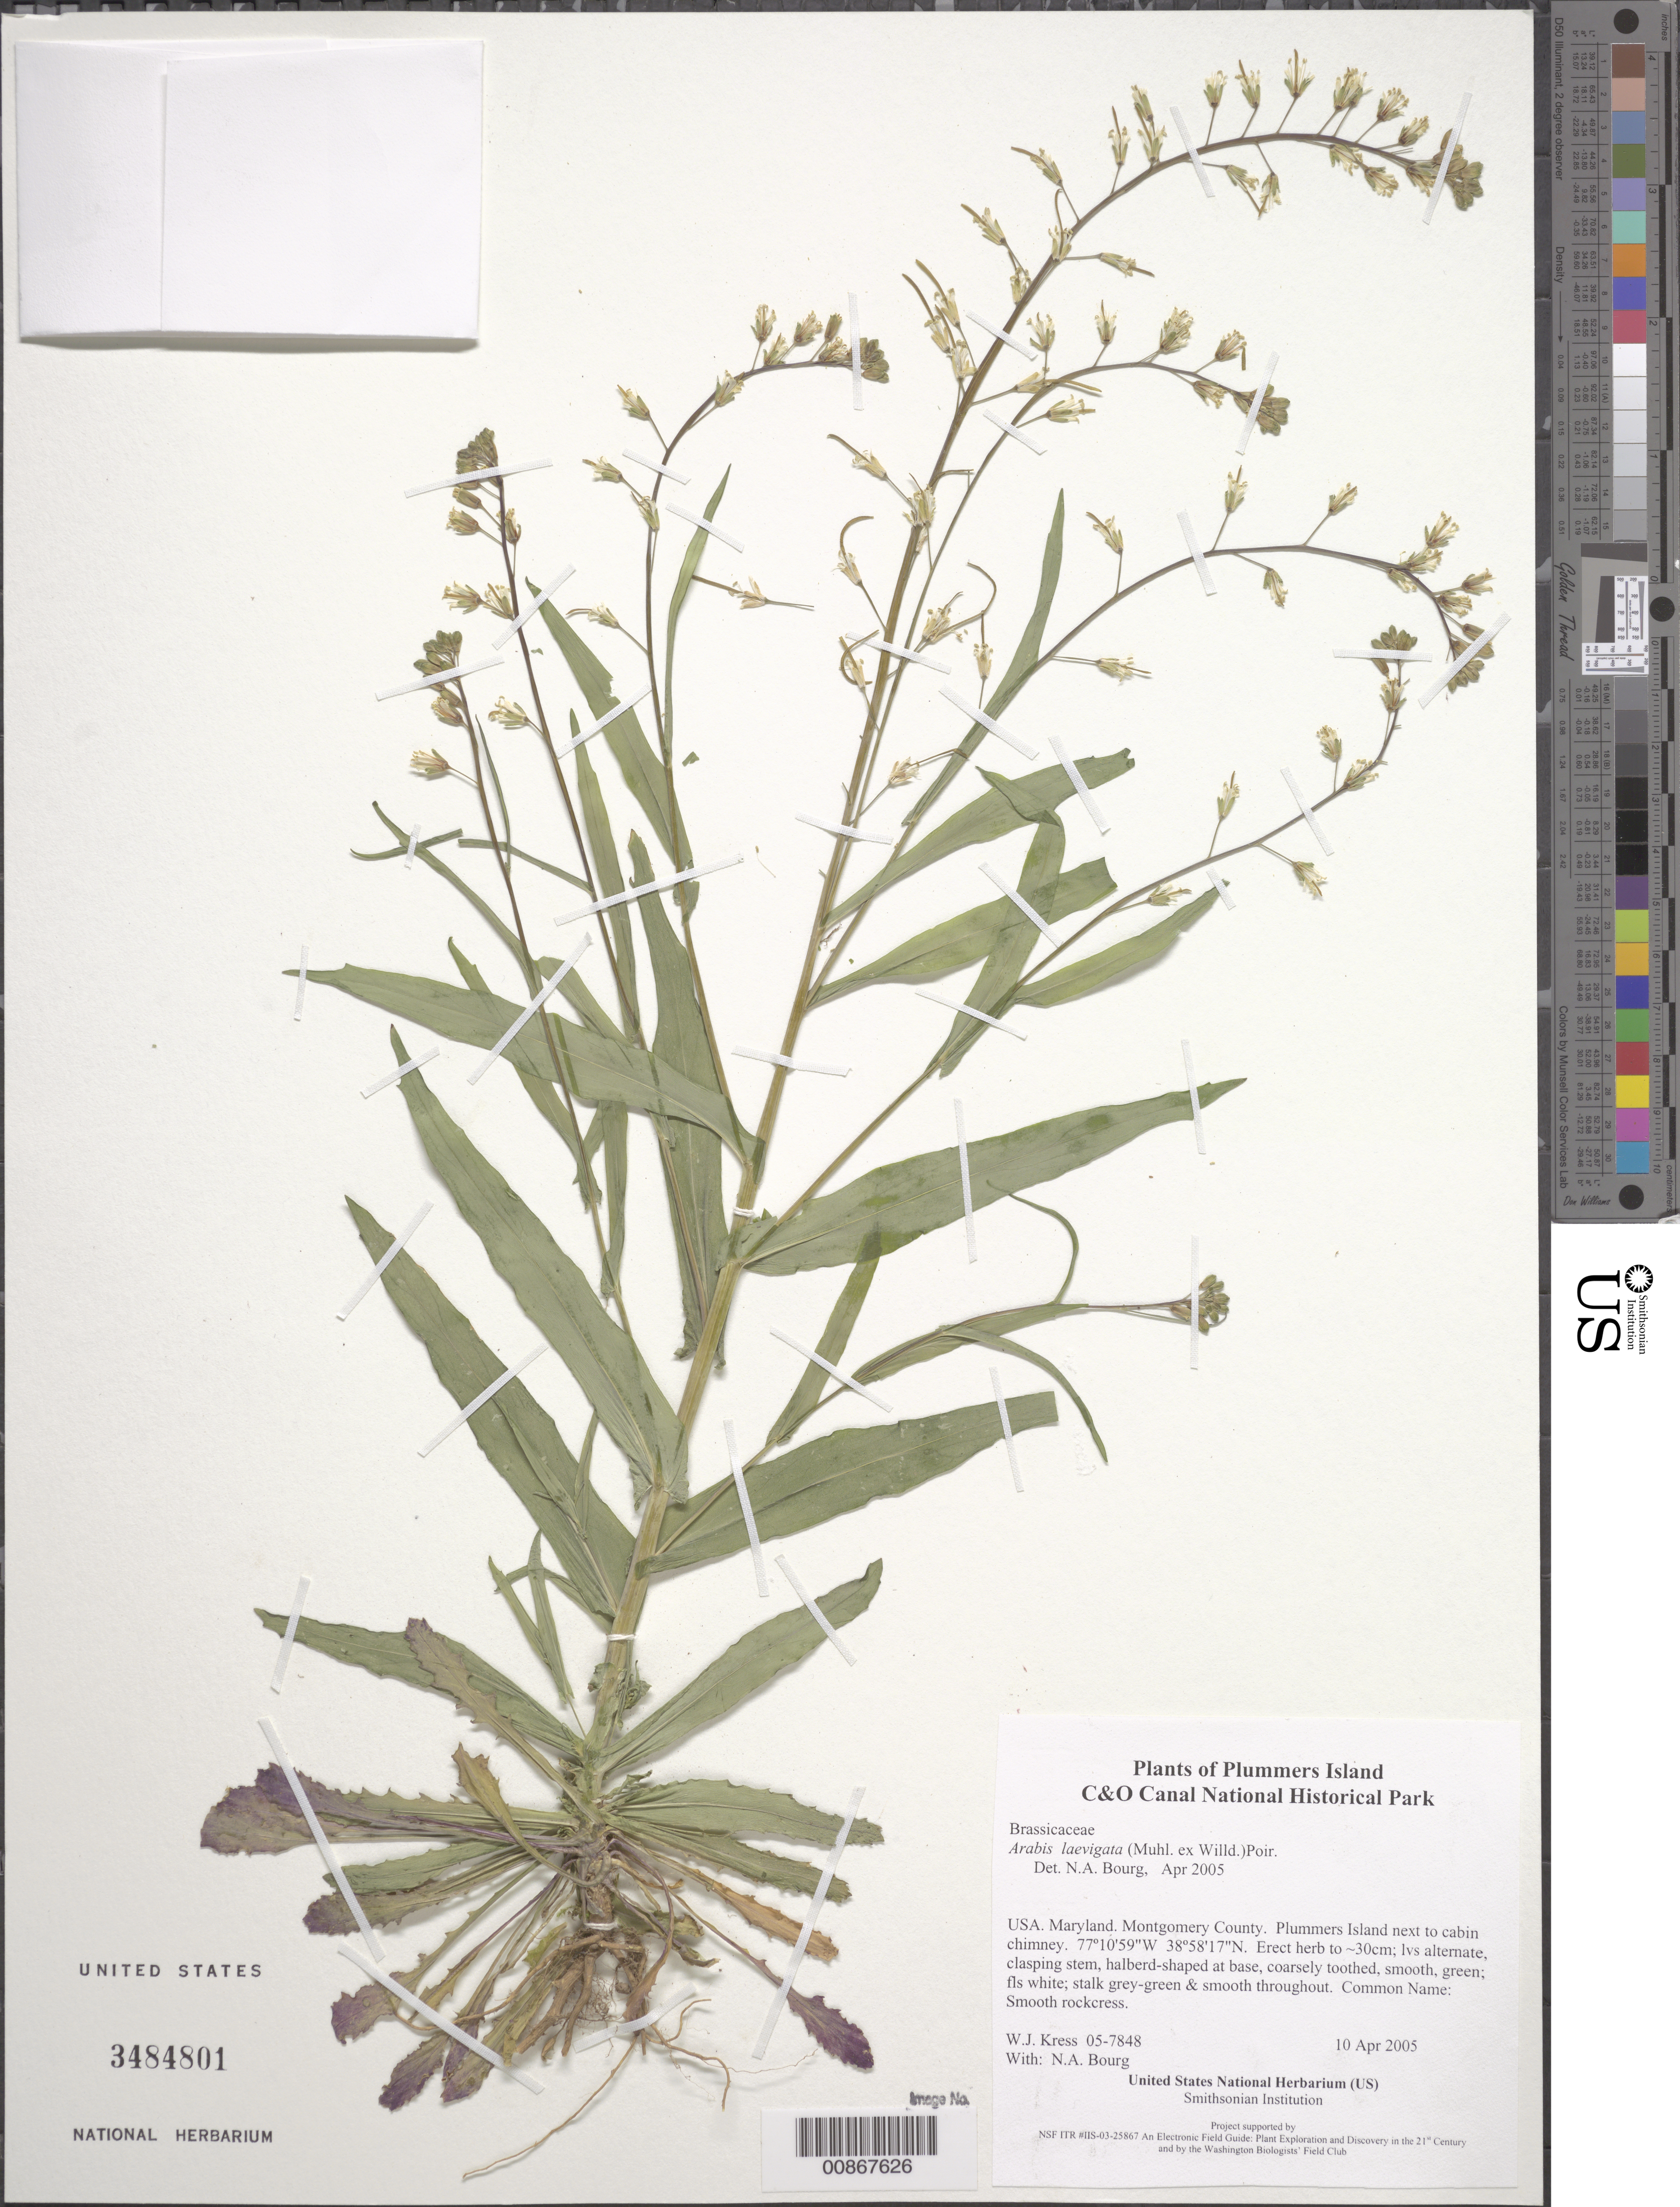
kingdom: Plantae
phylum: Tracheophyta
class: Magnoliopsida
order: Brassicales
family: Brassicaceae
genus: Arabis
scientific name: Arabis laevigata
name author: (Muhl. ex Willd.) Poir.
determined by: Bourg, N. A.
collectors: W. J. Kress & N. A. Bourg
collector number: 05-7848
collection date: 2005-04-10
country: United States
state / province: Maryland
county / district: Montgomery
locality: Chesapeake and Ohio Canal National Historical Park, Plummers Island next to cabin chimney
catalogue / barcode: US 3484801